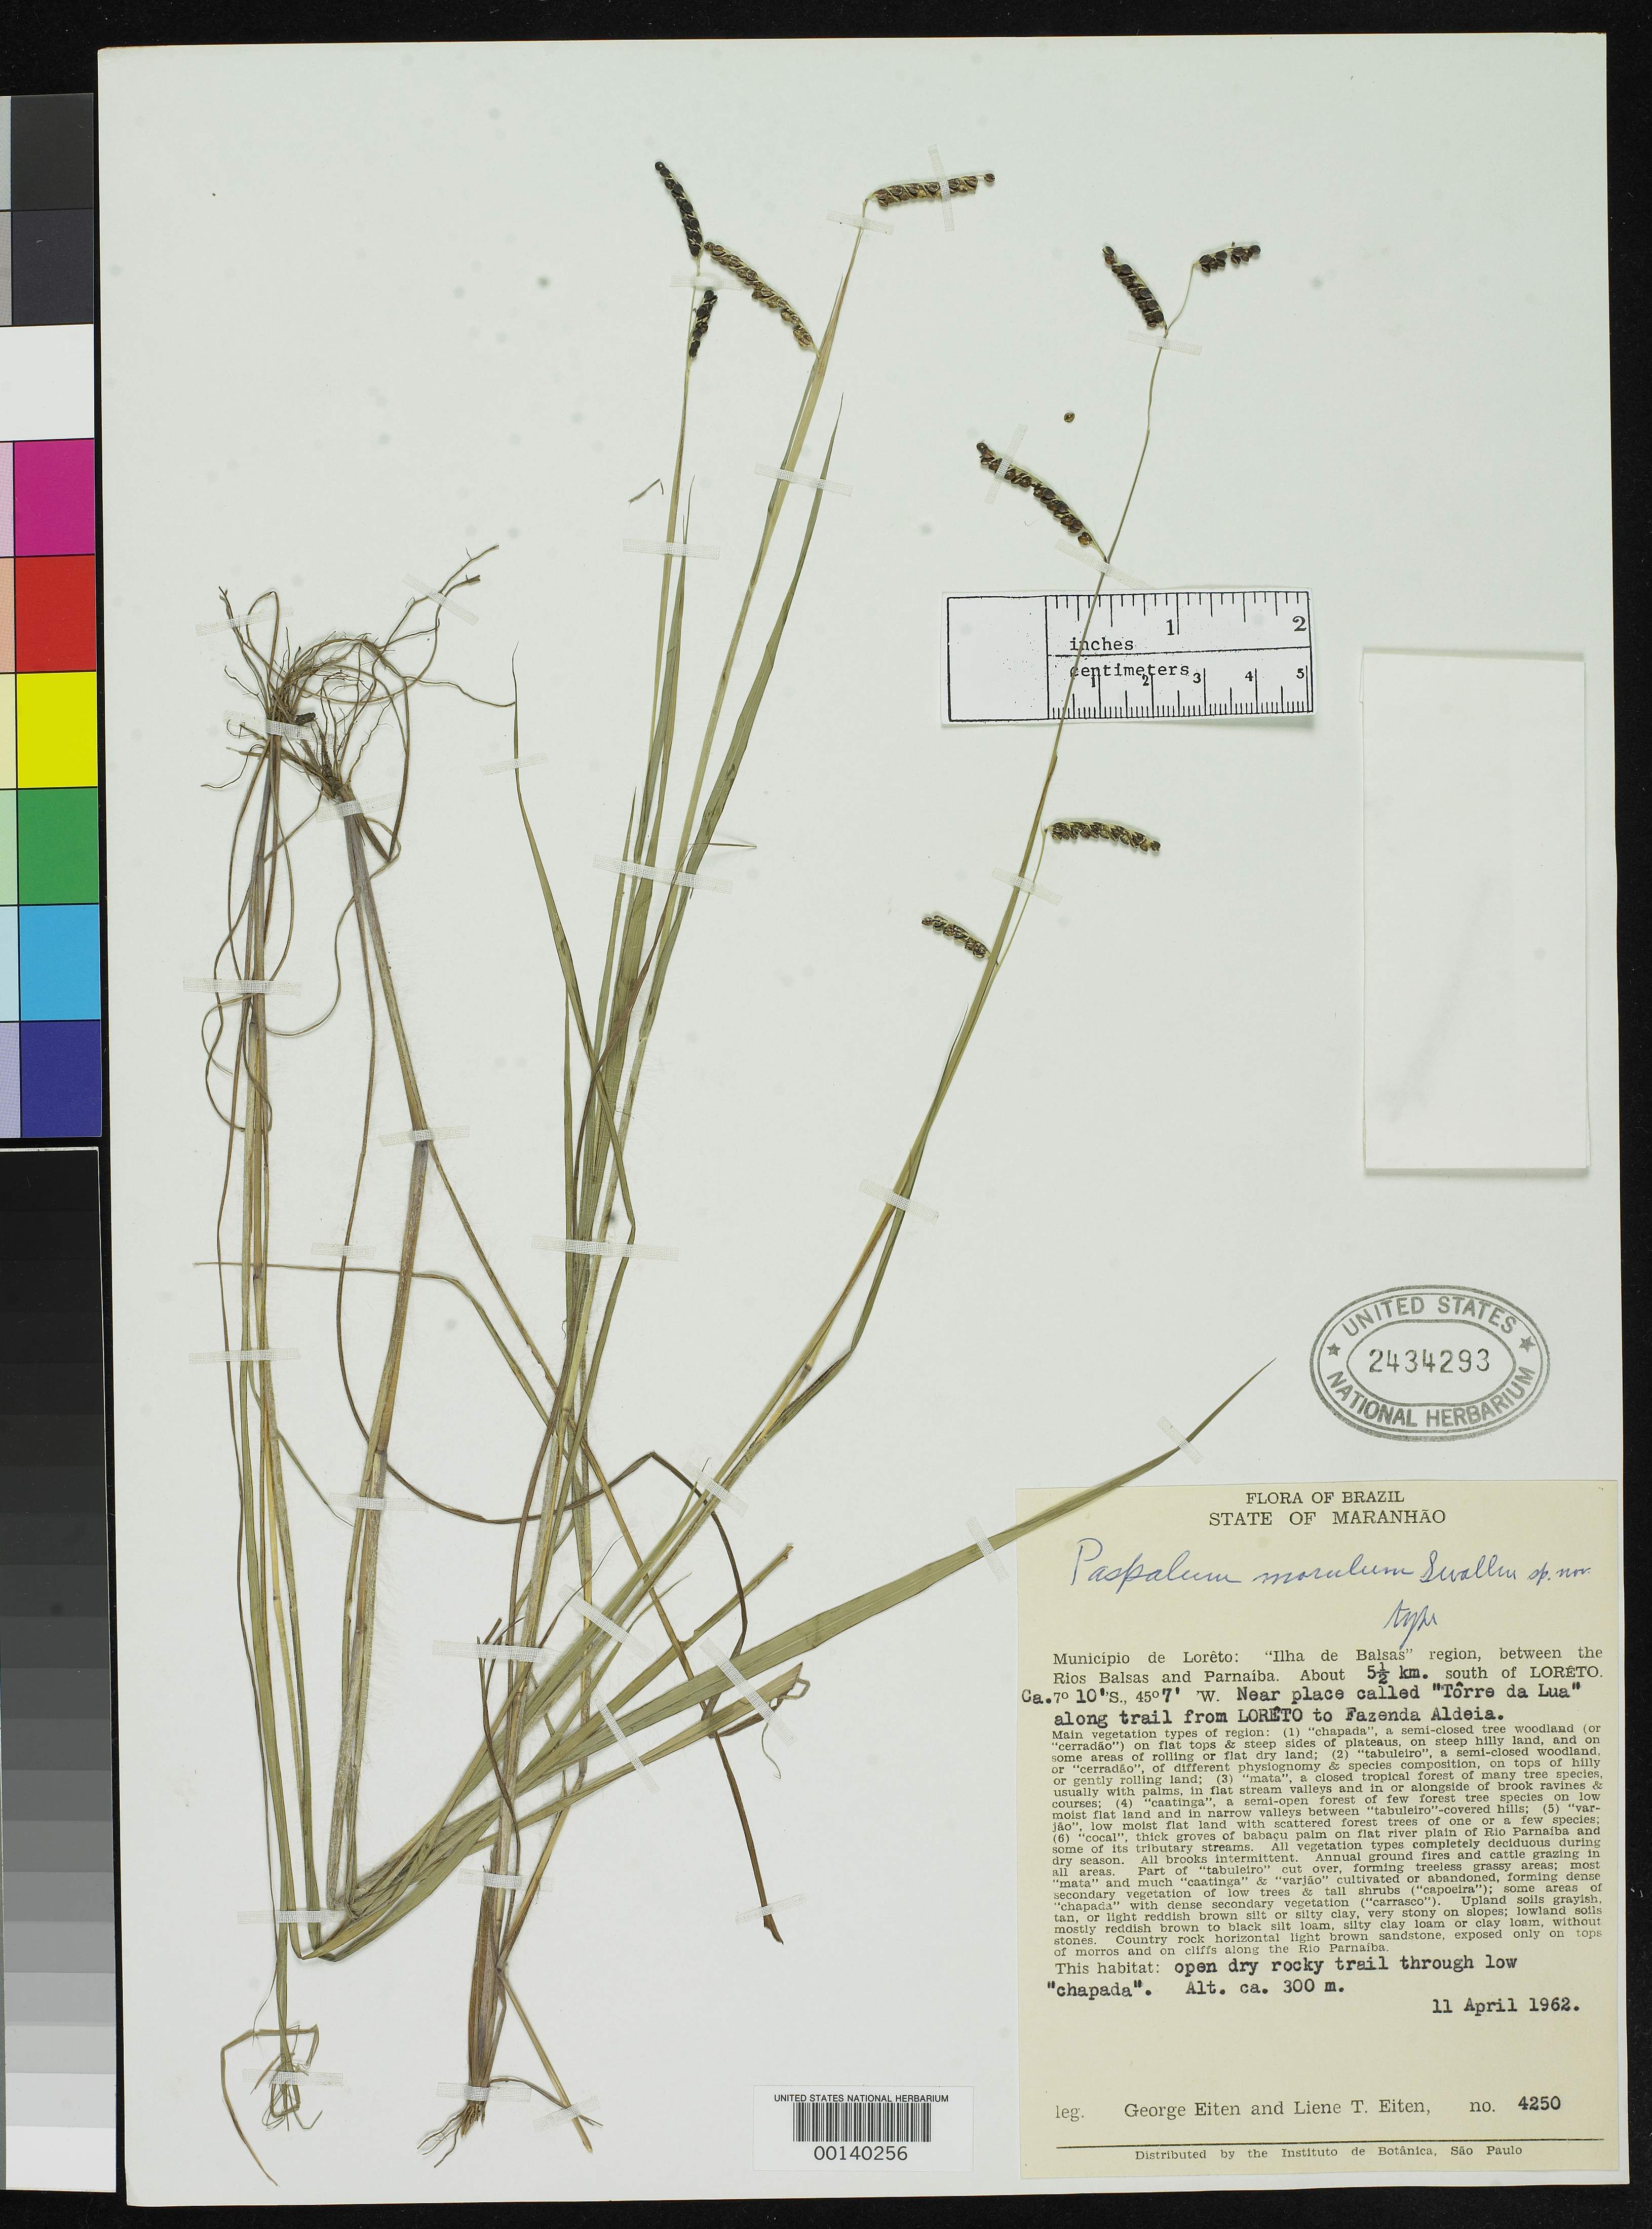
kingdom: Plantae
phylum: Tracheophyta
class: Liliopsida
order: Poales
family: Poaceae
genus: Paspalum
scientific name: Paspalum morulum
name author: Swallen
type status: Holotype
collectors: G. Eiten & L. T. Eiten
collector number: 4250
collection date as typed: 11 Apr 1962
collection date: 1962-04-11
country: Brazil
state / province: Maranhão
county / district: Lorêto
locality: Between Rios Balsas and Parnaiba.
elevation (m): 3000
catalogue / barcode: US 2434293